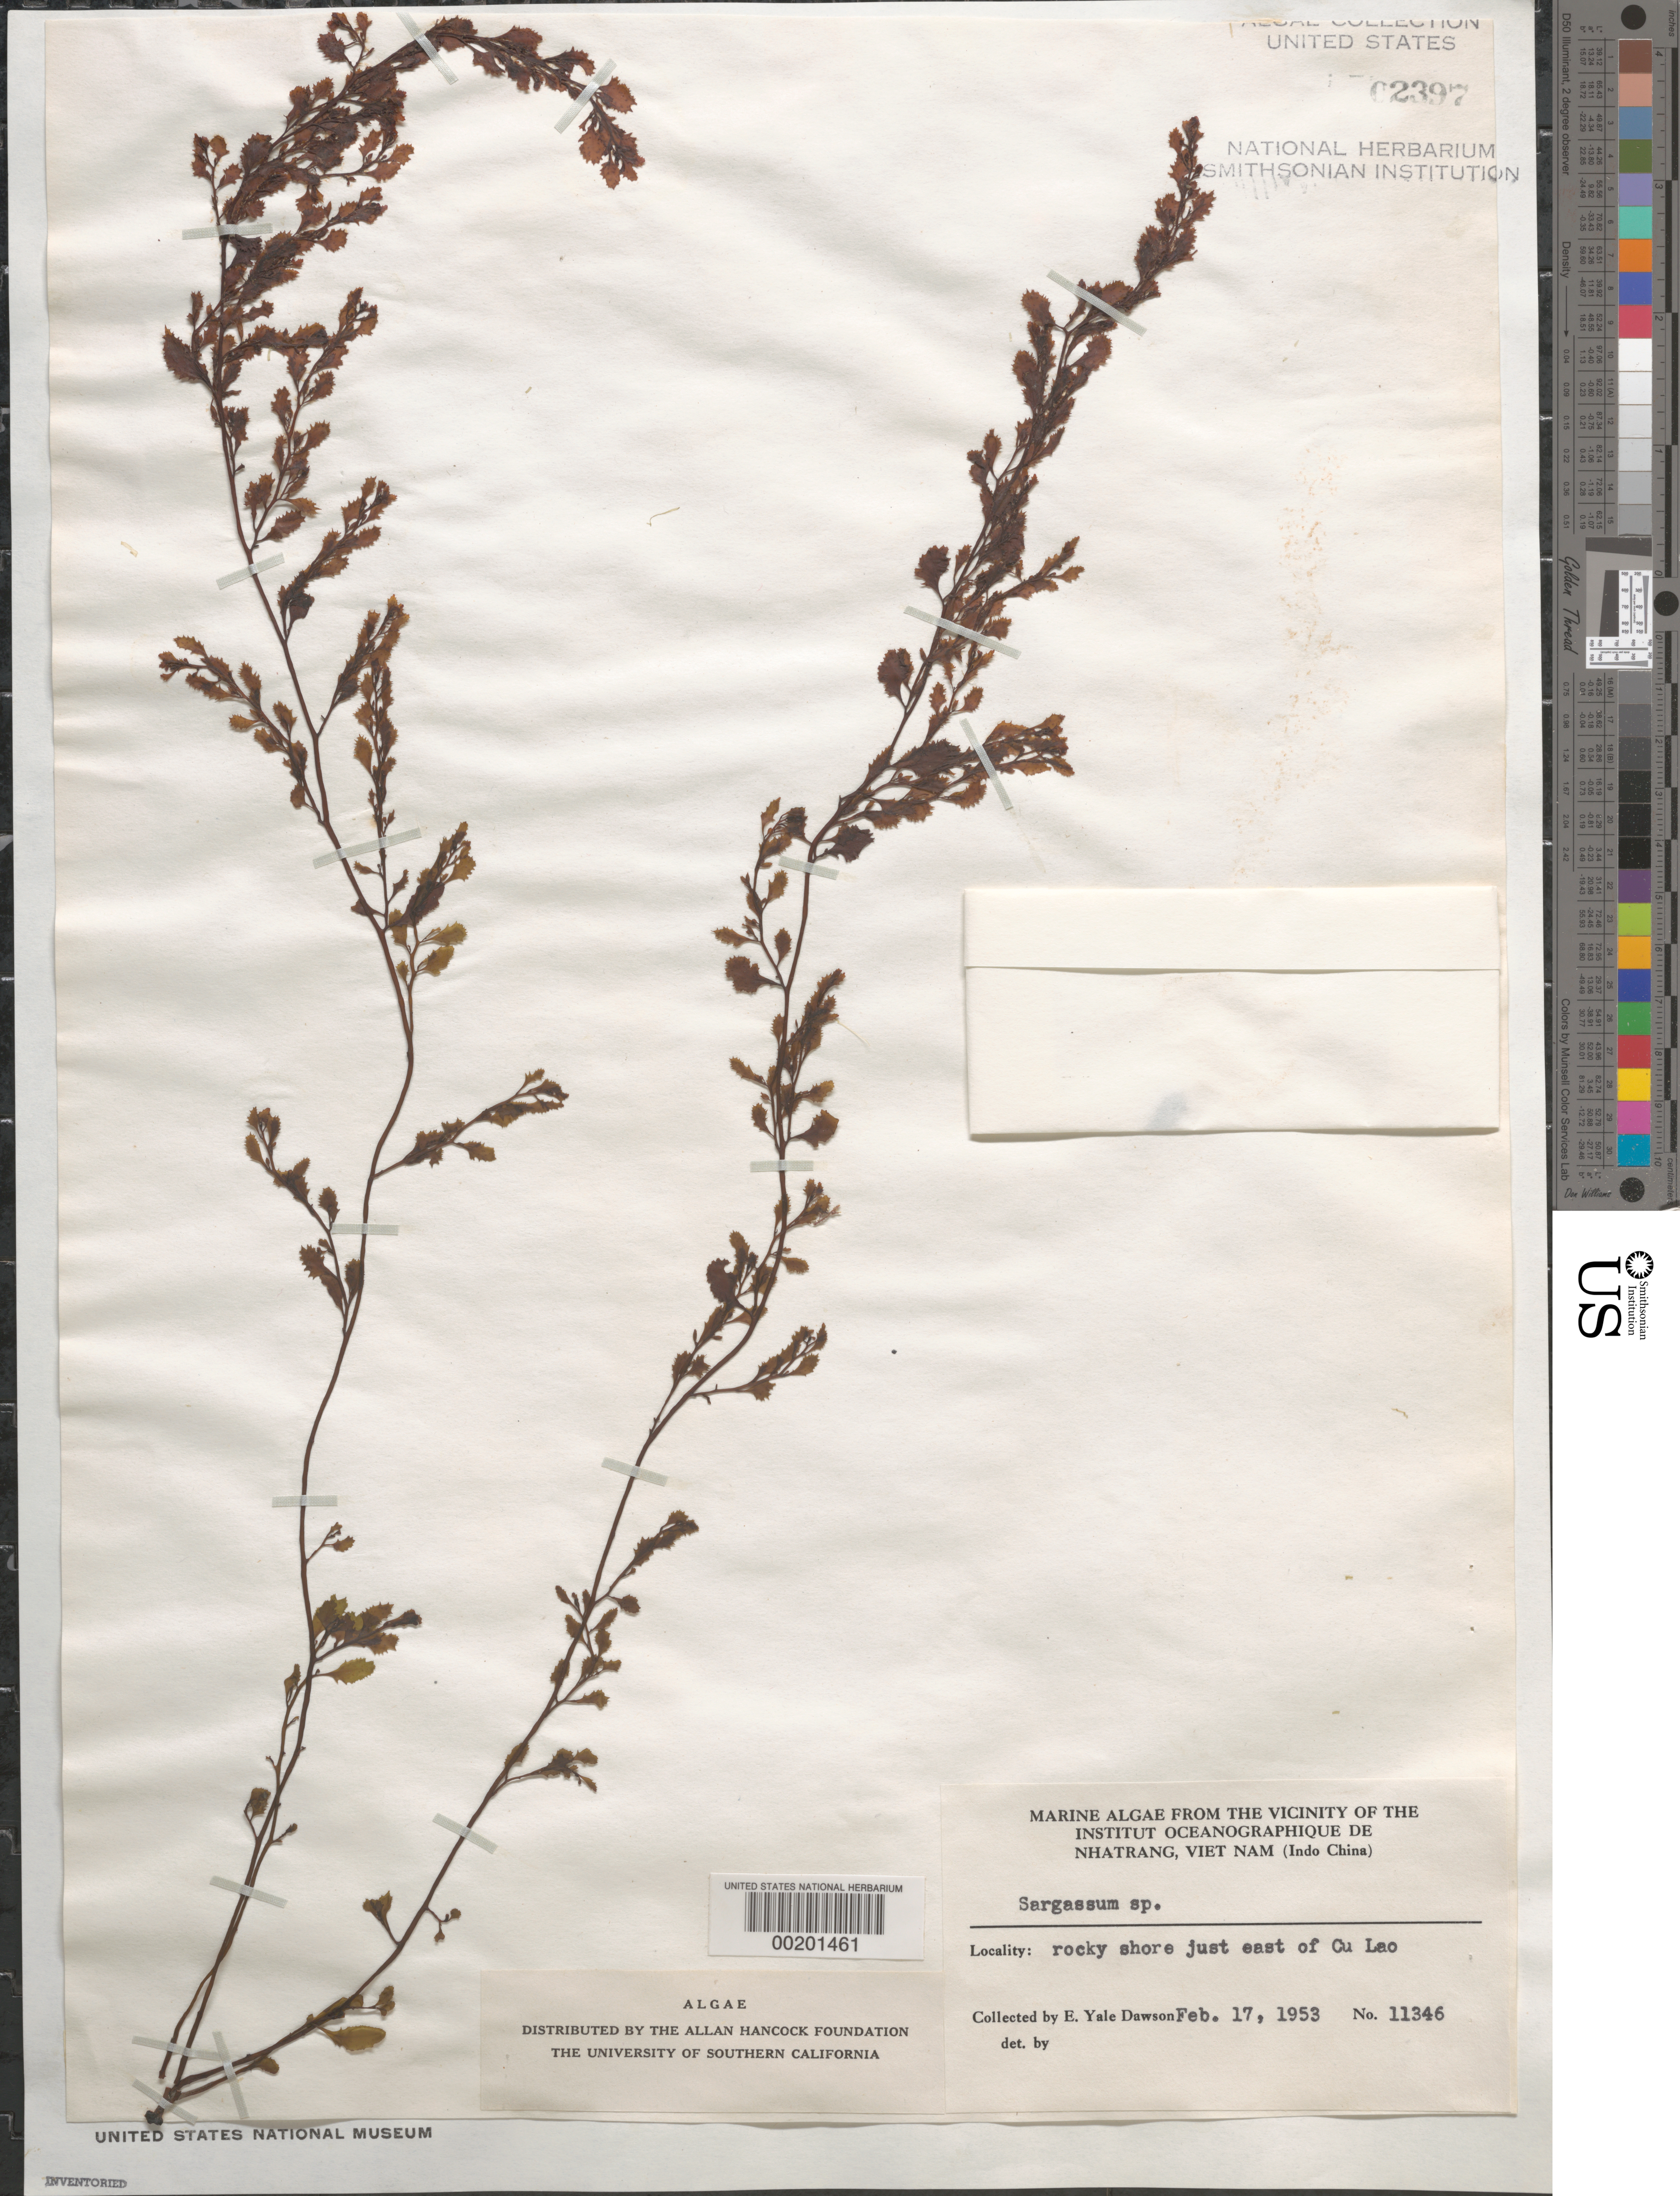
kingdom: Chromista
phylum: Ochrophyta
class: Phaeophyceae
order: Fucales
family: Sargassaceae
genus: Sargassum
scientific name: Sargassum sp.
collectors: E. Y. Dawson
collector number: EYD 11346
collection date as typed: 17 Feb 1953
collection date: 1953-02-17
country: Vietnam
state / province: Phu Khanh Province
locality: Just east of cu lao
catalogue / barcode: US 2397